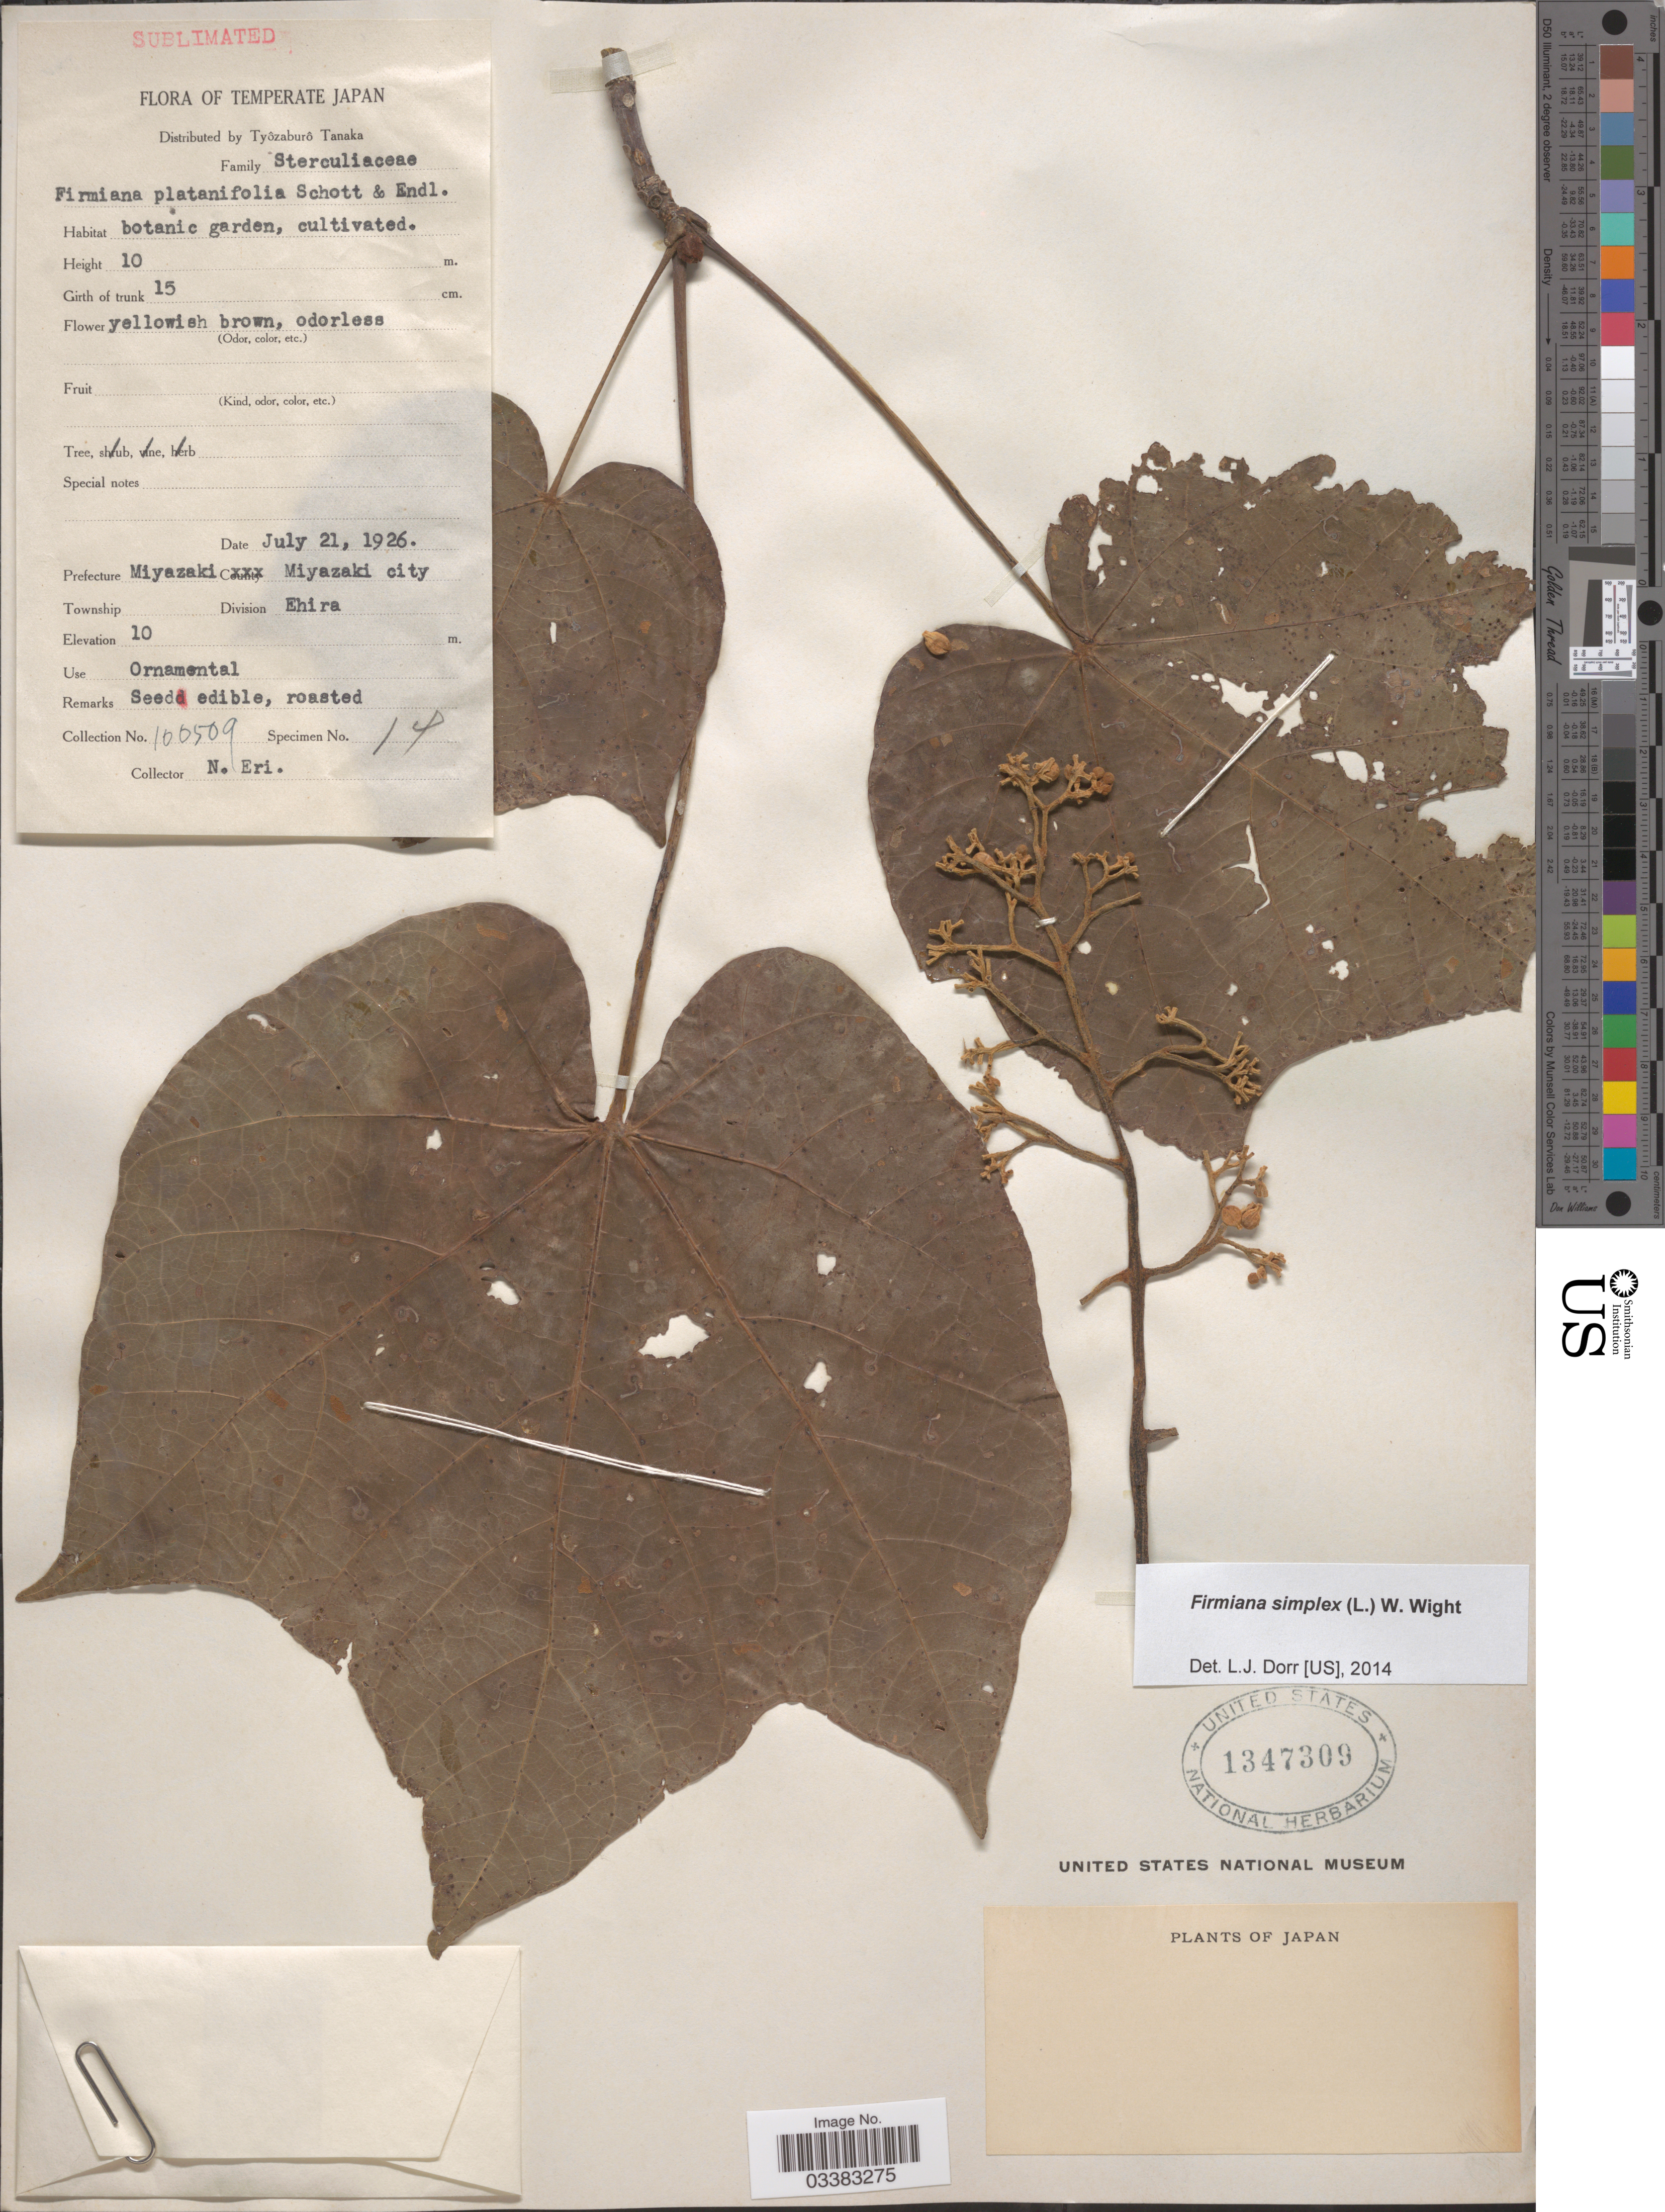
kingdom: Plantae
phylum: Tracheophyta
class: Magnoliopsida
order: Malvales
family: Malvaceae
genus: Firmiana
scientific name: Firmiana simplex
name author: (L.) W. Wight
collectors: N. Eri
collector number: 100509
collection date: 1926-07-21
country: Japan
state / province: Miyazaki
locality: Temperate Japan. Prefecture Miyazaki. Miyazaki city. Division Ehira.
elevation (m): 10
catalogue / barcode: US 1347309